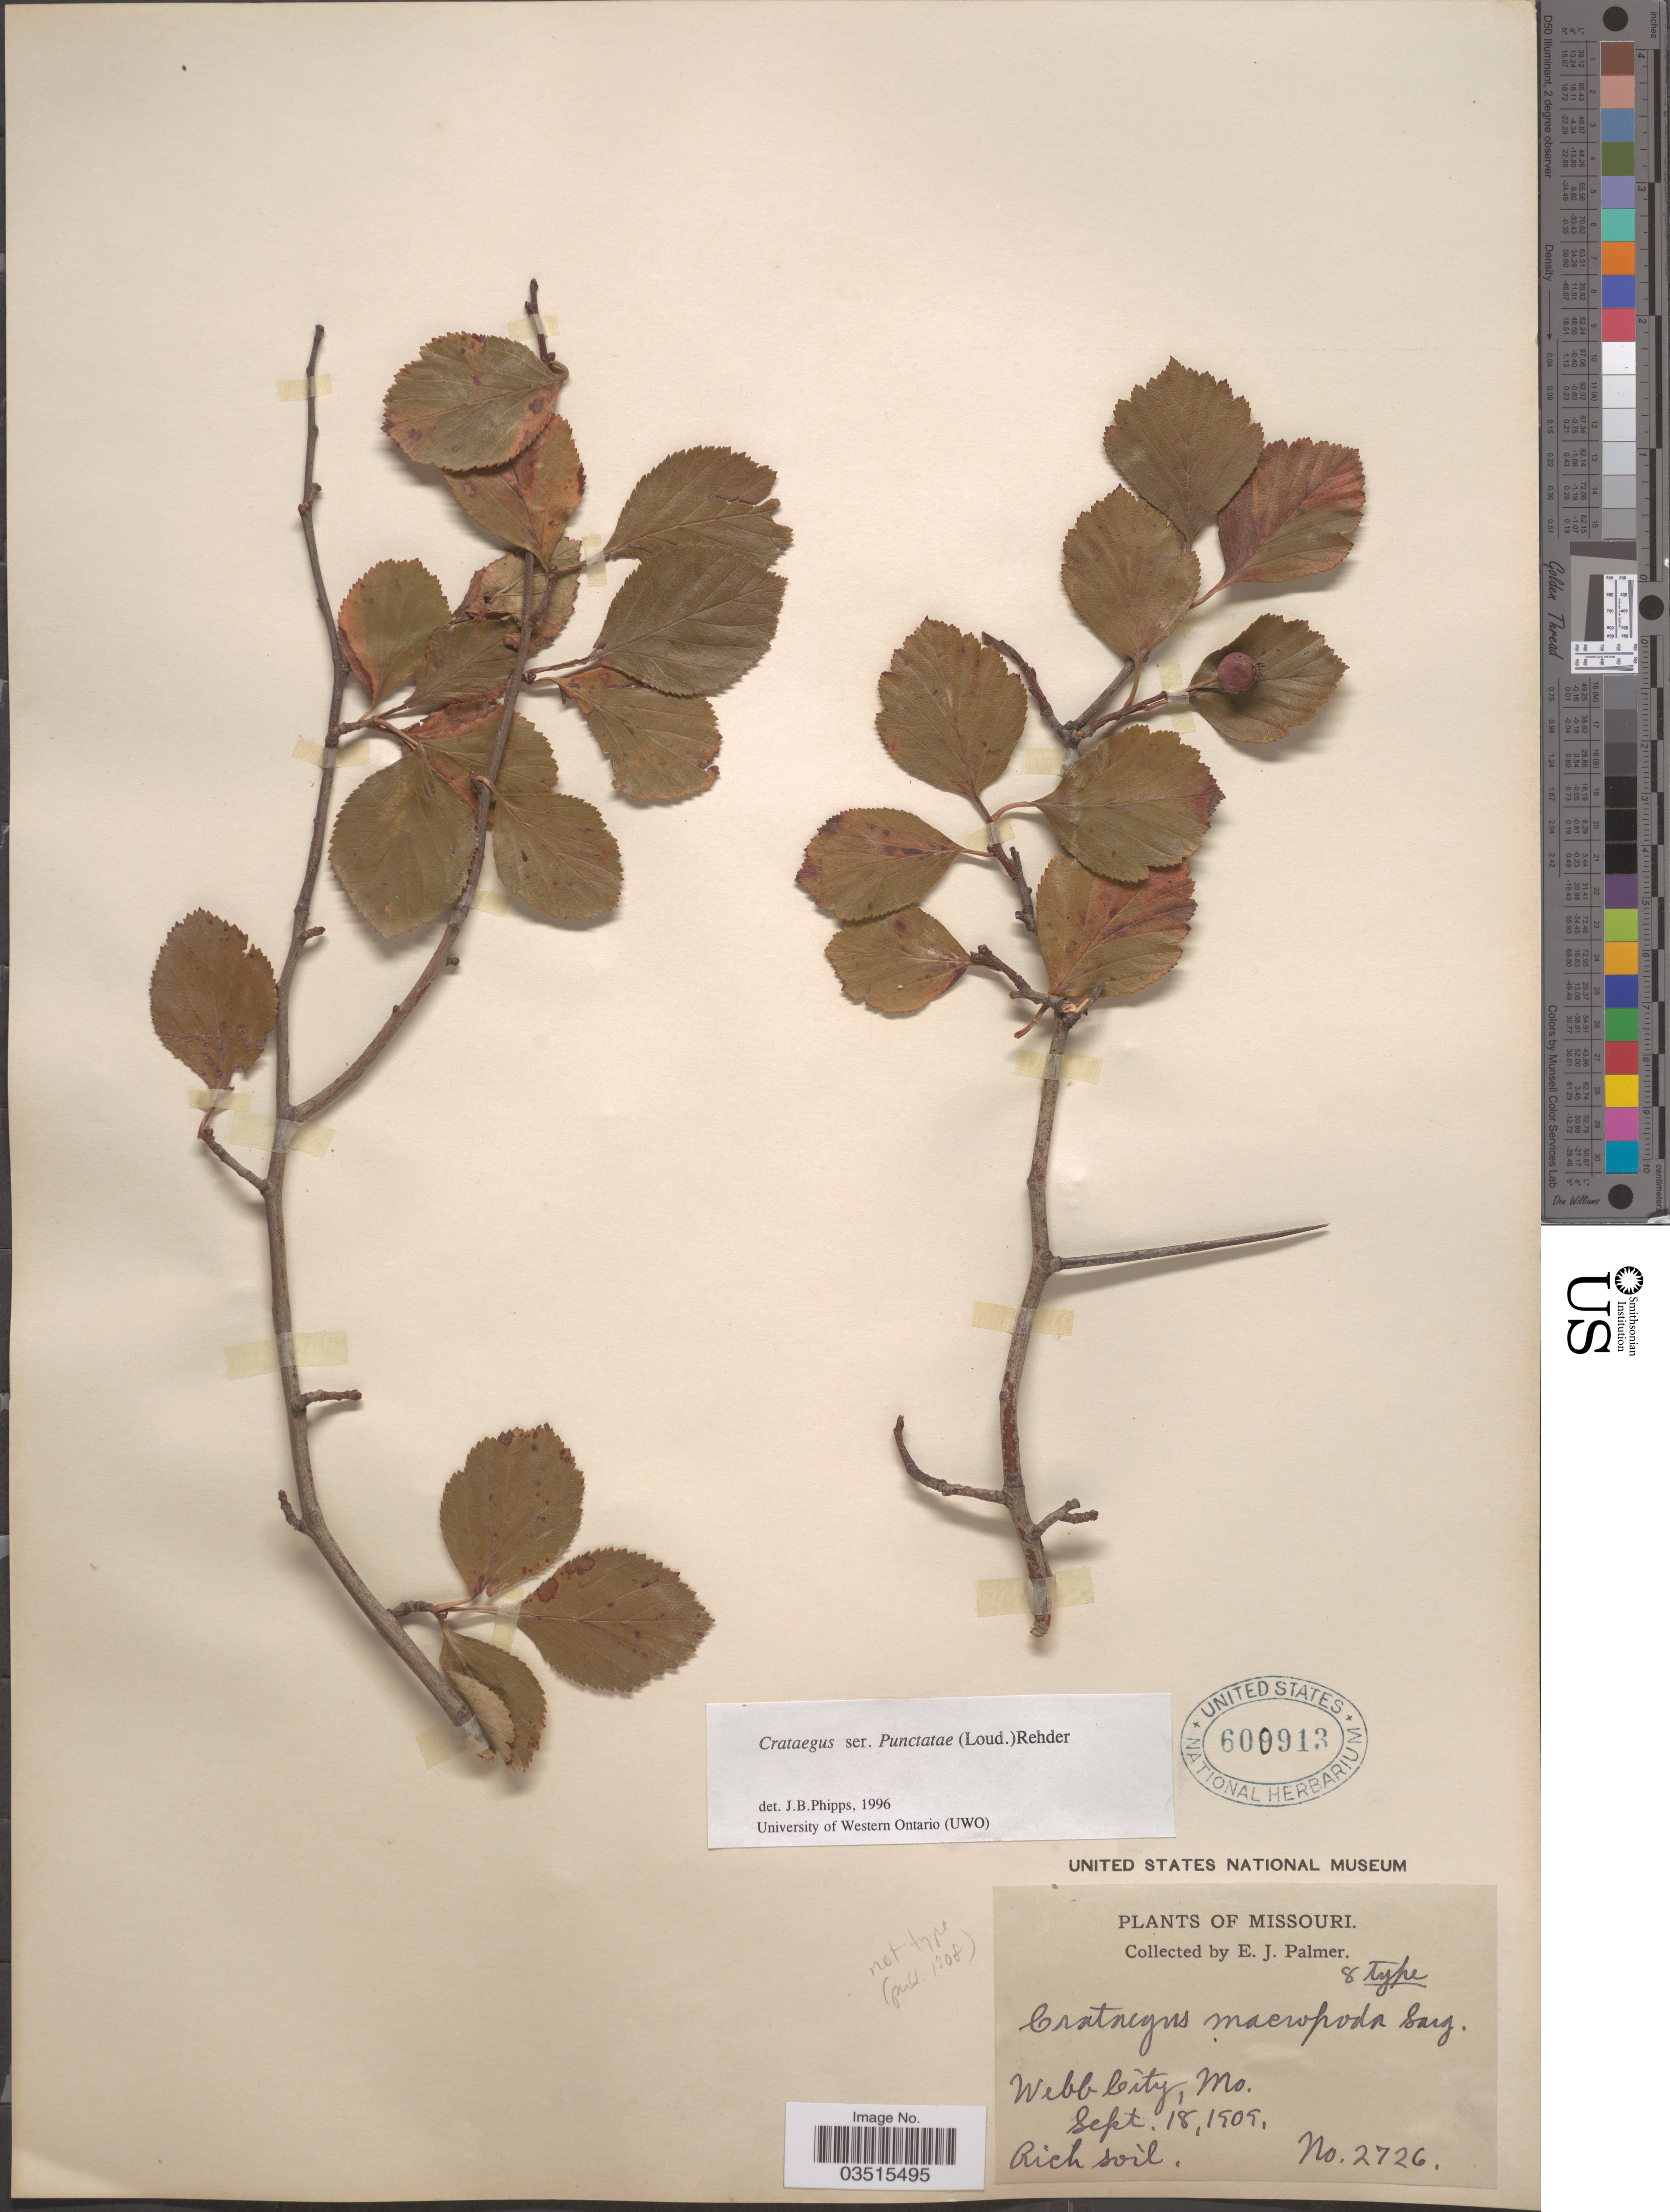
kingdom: Plantae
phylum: Tracheophyta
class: Magnoliopsida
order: Rosales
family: Rosaceae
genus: Crataegus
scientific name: Crataegus macropoda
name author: Sarg.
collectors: E. J. Palmer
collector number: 2726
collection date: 1909-09-18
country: United States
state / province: Missouri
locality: Webb City.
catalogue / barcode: US 600913